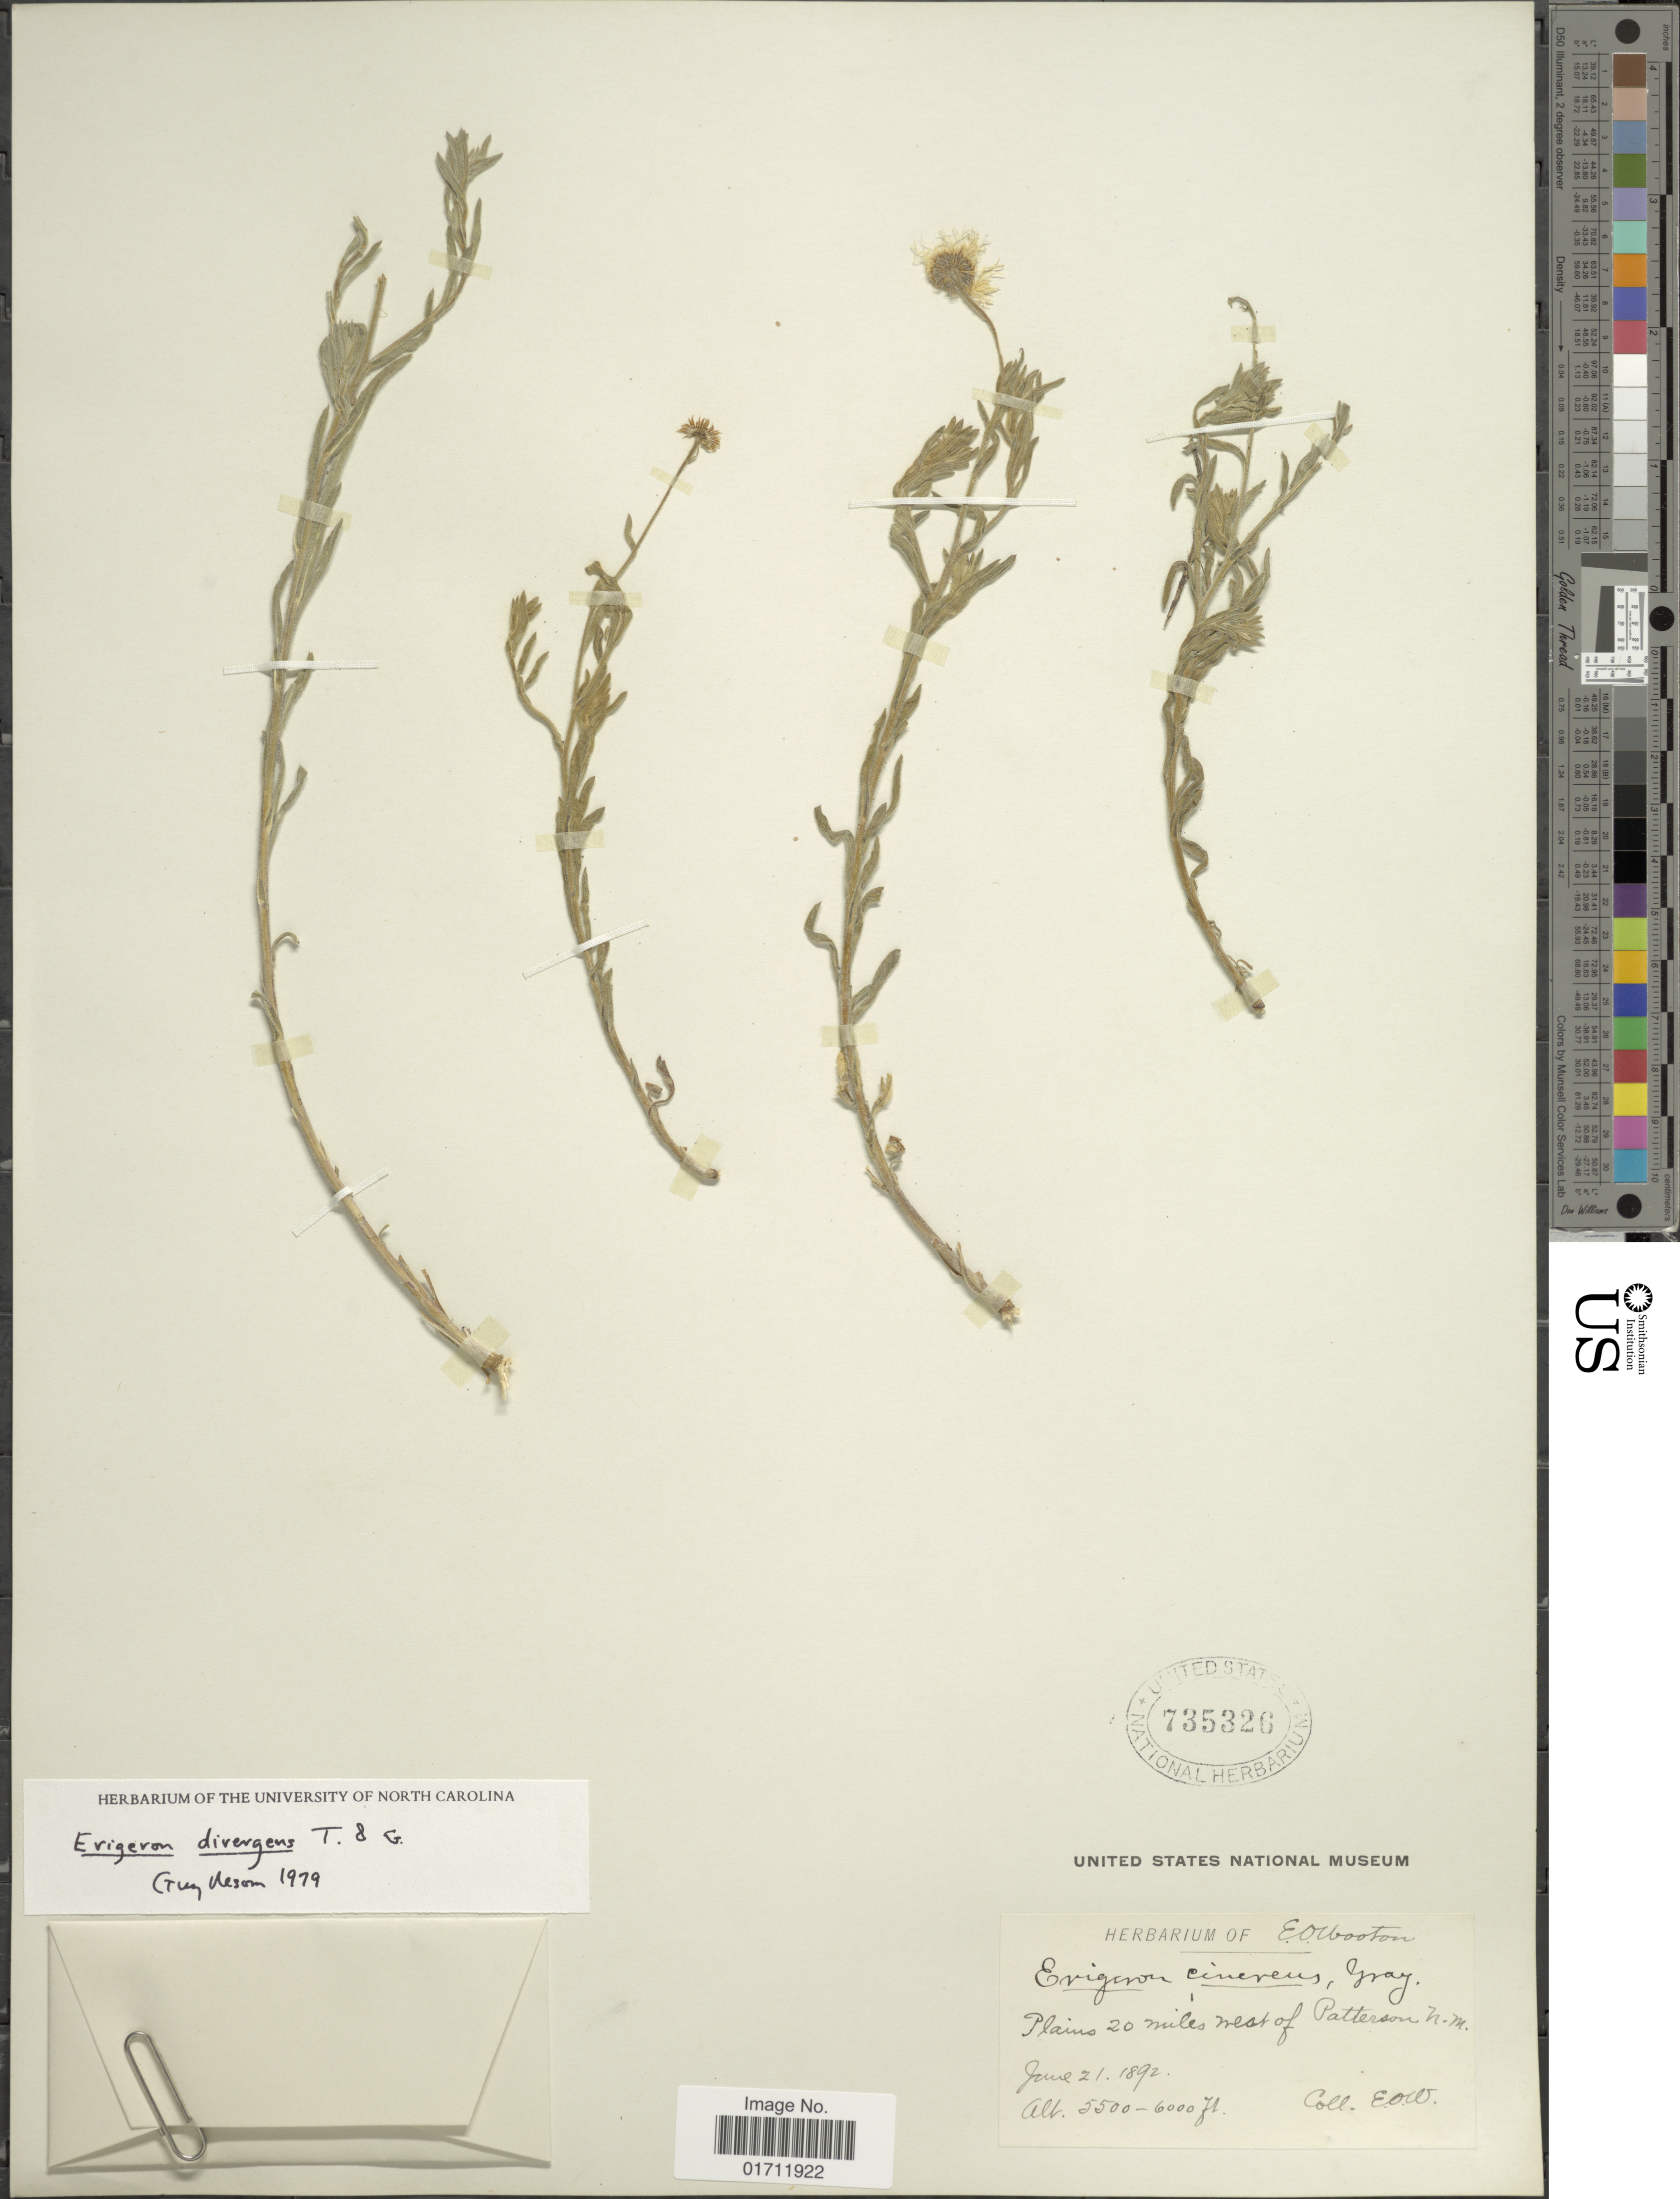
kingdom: Plantae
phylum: Tracheophyta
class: Magnoliopsida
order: Asterales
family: Asteraceae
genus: Erigeron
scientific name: Erigeron divergens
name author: Torr. & A. Gray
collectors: E. O. Wooton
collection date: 1892-06-21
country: United States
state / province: New Mexico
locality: Plains 20 miles west of Patterson N.M.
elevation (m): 1676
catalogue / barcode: US 735326